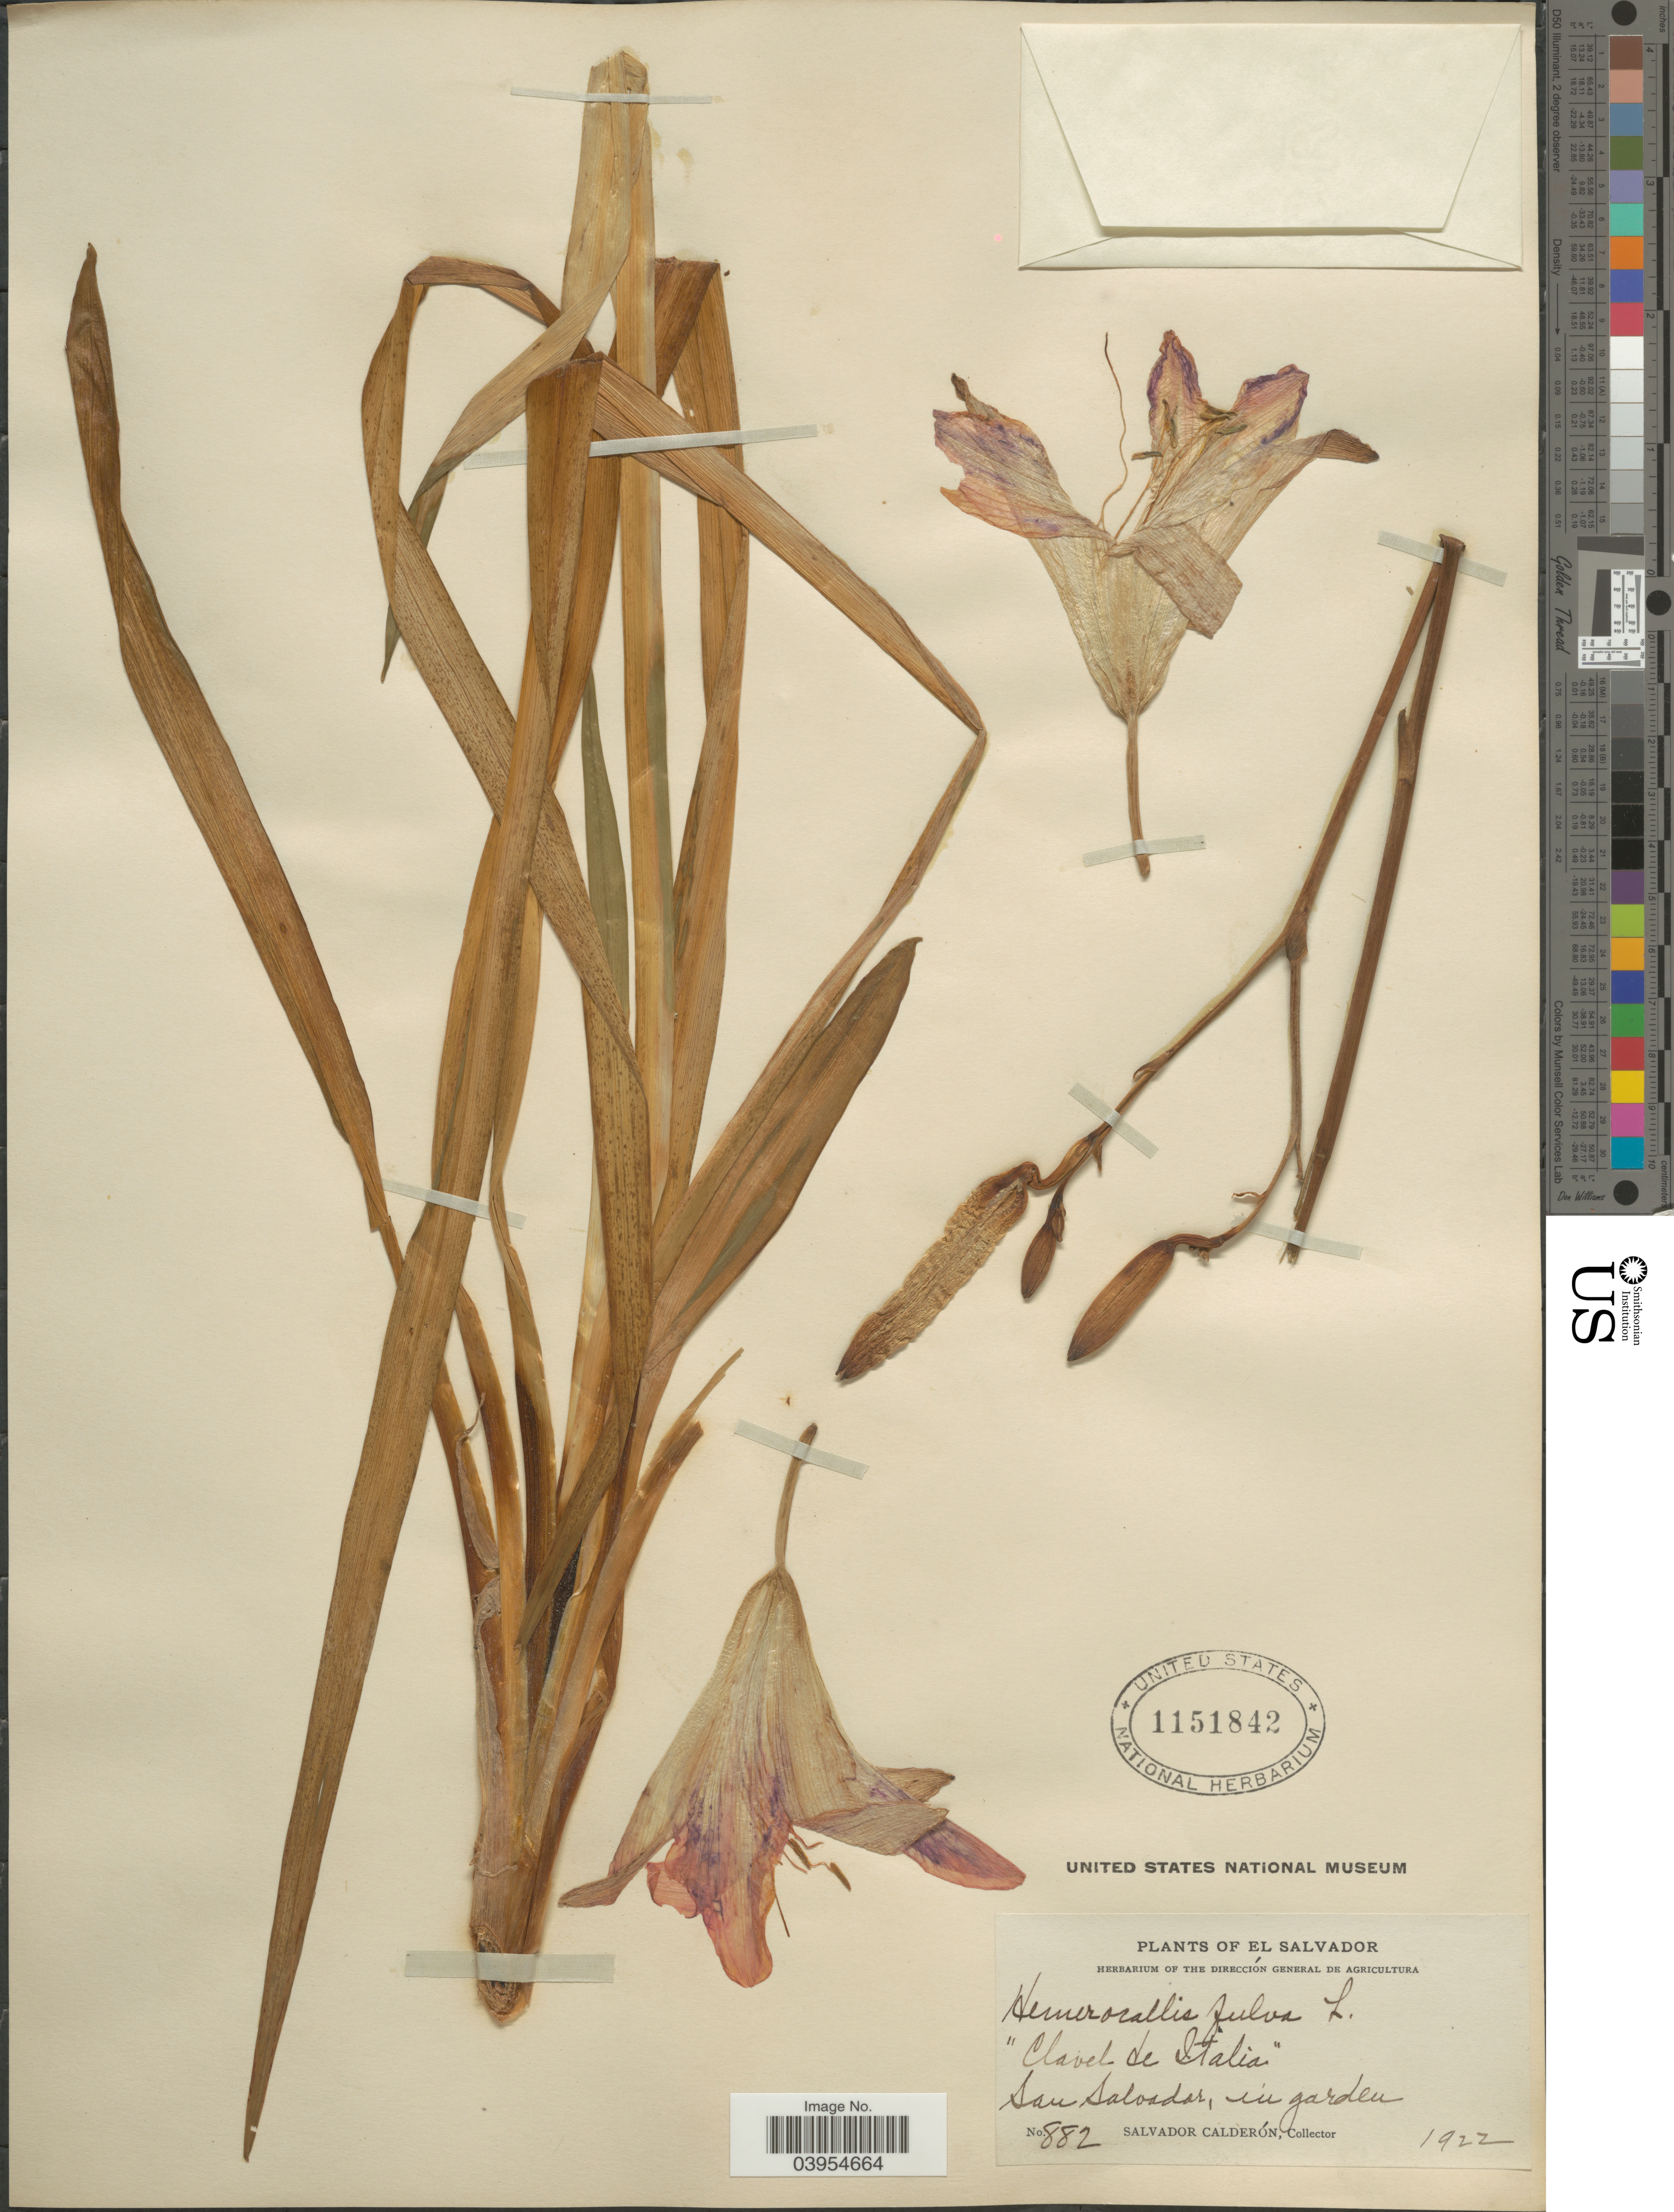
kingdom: Plantae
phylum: Tracheophyta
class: Liliopsida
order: Asparagales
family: Asphodelaceae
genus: Hemerocallis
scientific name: Hemerocallis fulva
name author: L.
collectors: S. Calderón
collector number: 882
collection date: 1922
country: El Salvador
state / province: San Salvador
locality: San Salvador, in garden.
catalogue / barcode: US 1151842